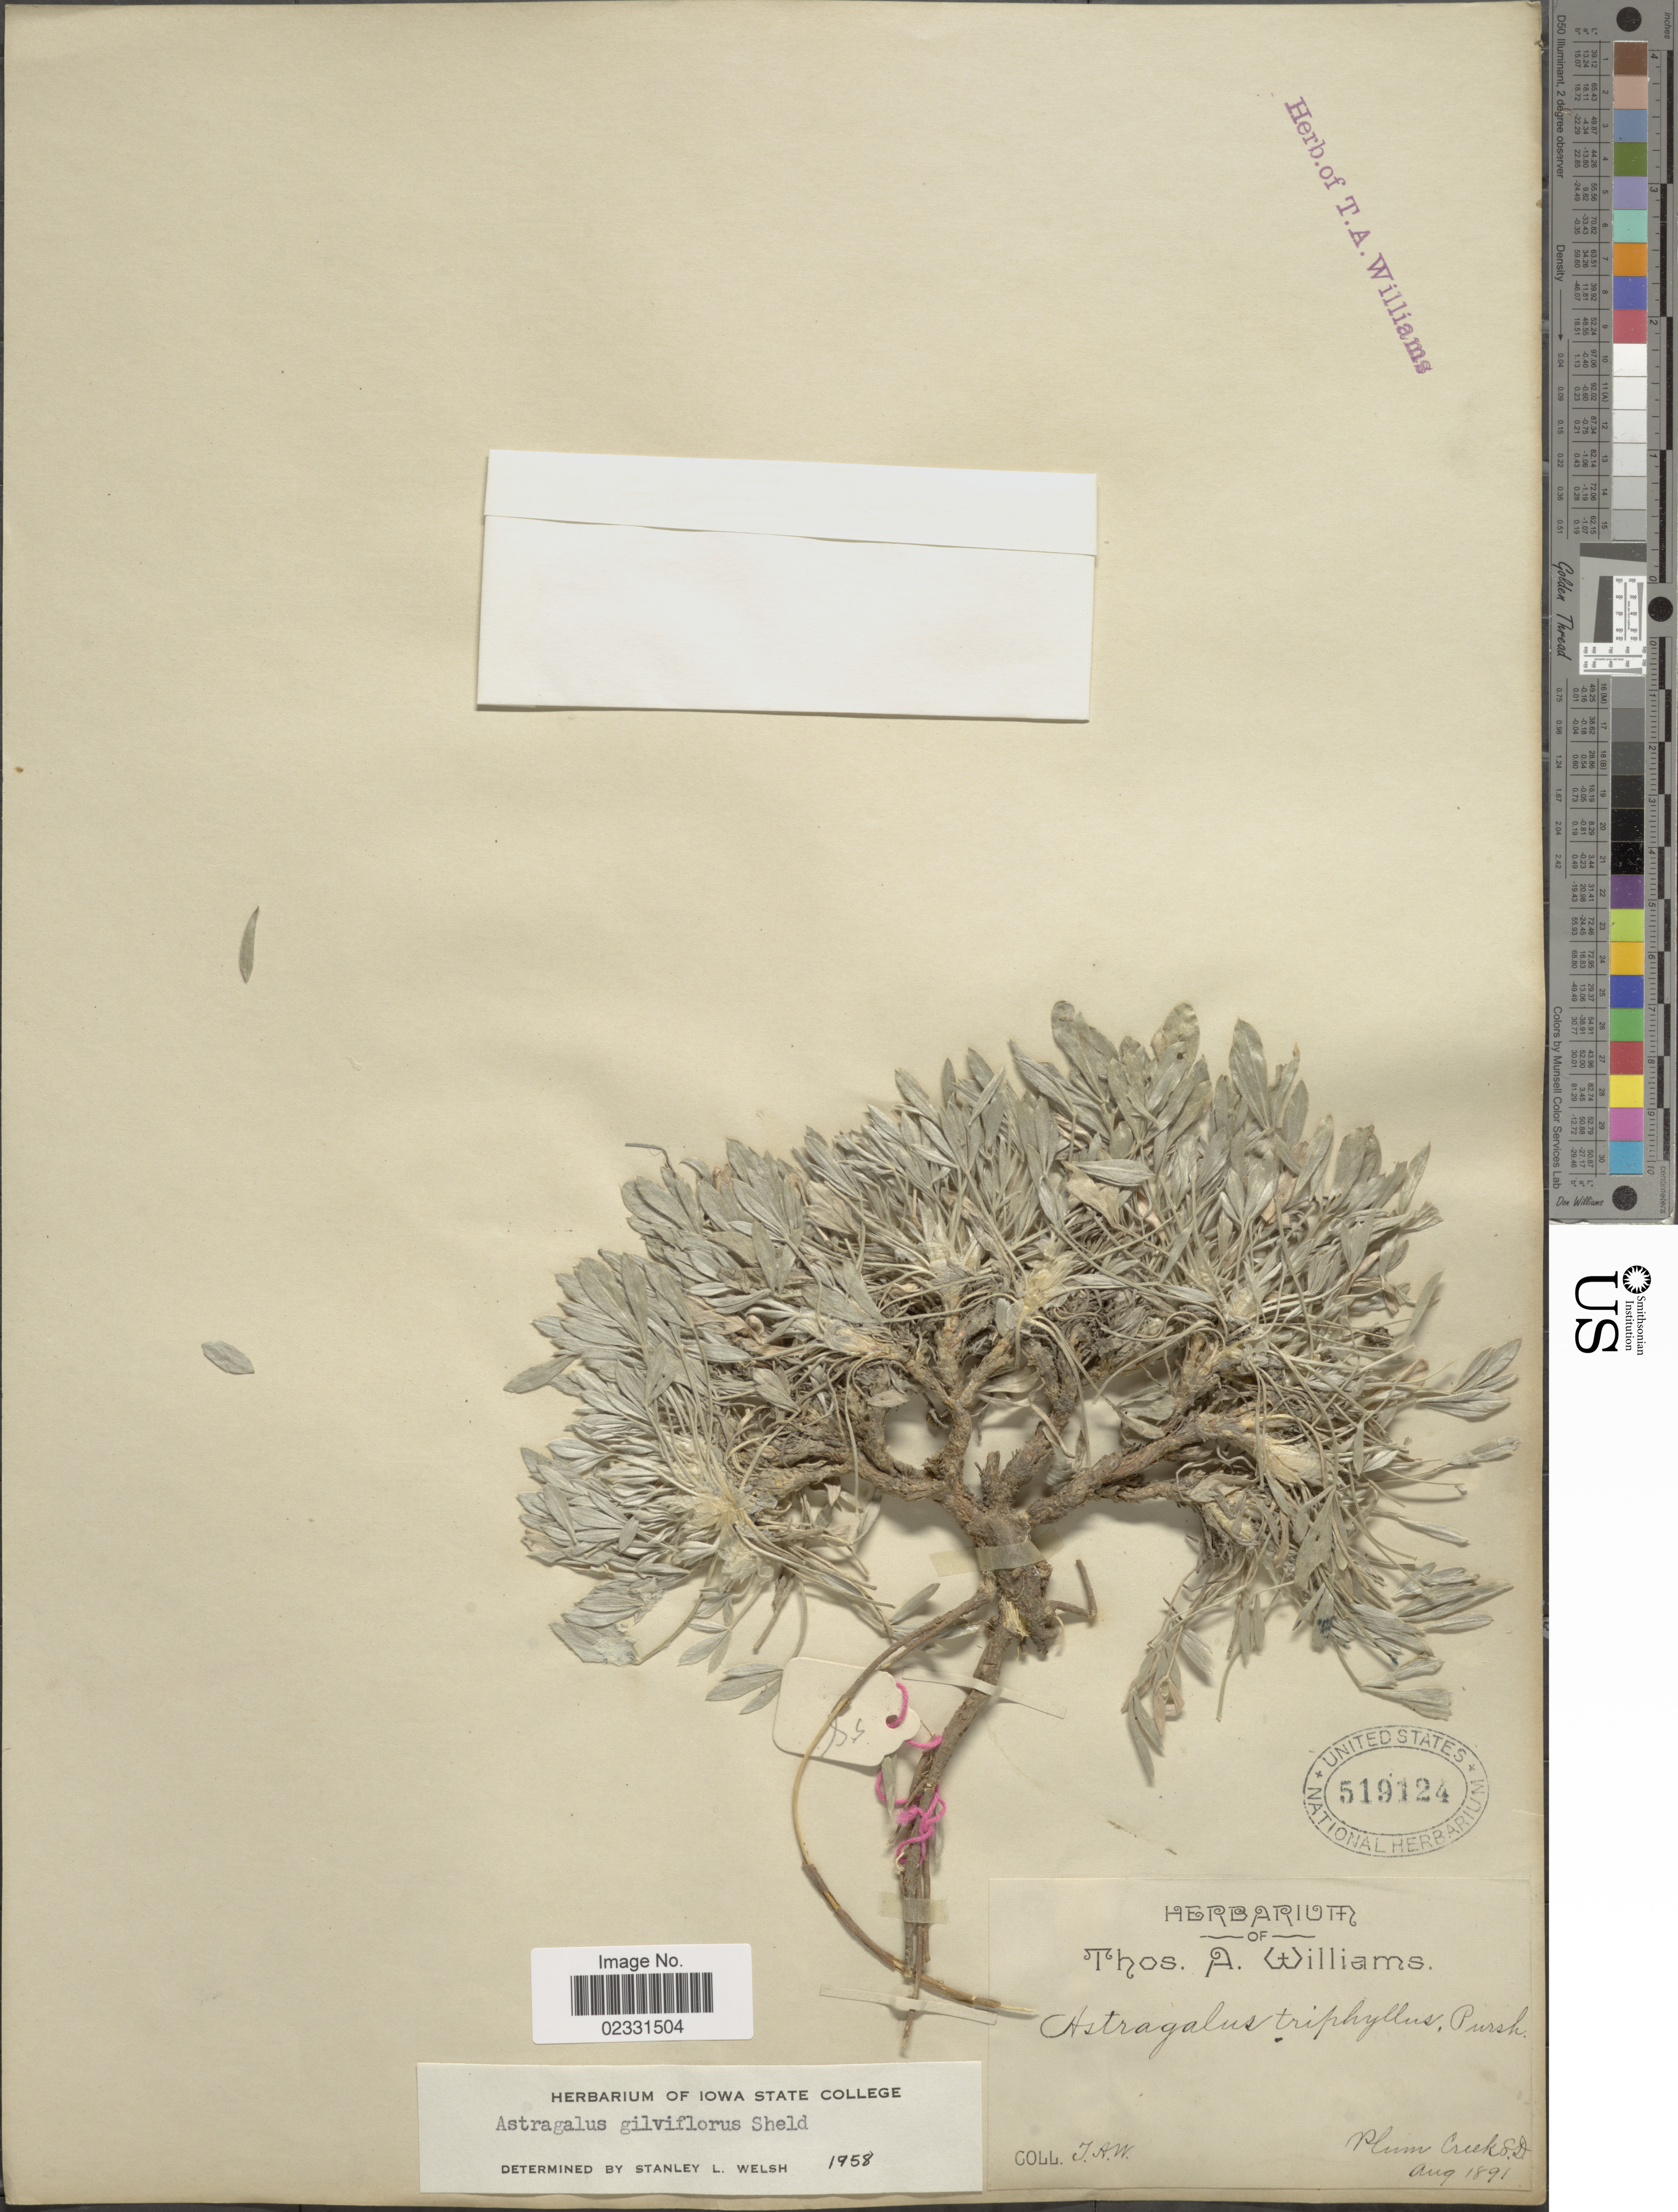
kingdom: Plantae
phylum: Tracheophyta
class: Magnoliopsida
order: Fabales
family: Fabaceae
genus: Astragalus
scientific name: Astragalus gilviflorus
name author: E. Sheld.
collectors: T. A. Williams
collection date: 1891-08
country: United States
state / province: South Dakota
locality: Plum Creek, S.D.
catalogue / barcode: US 519124